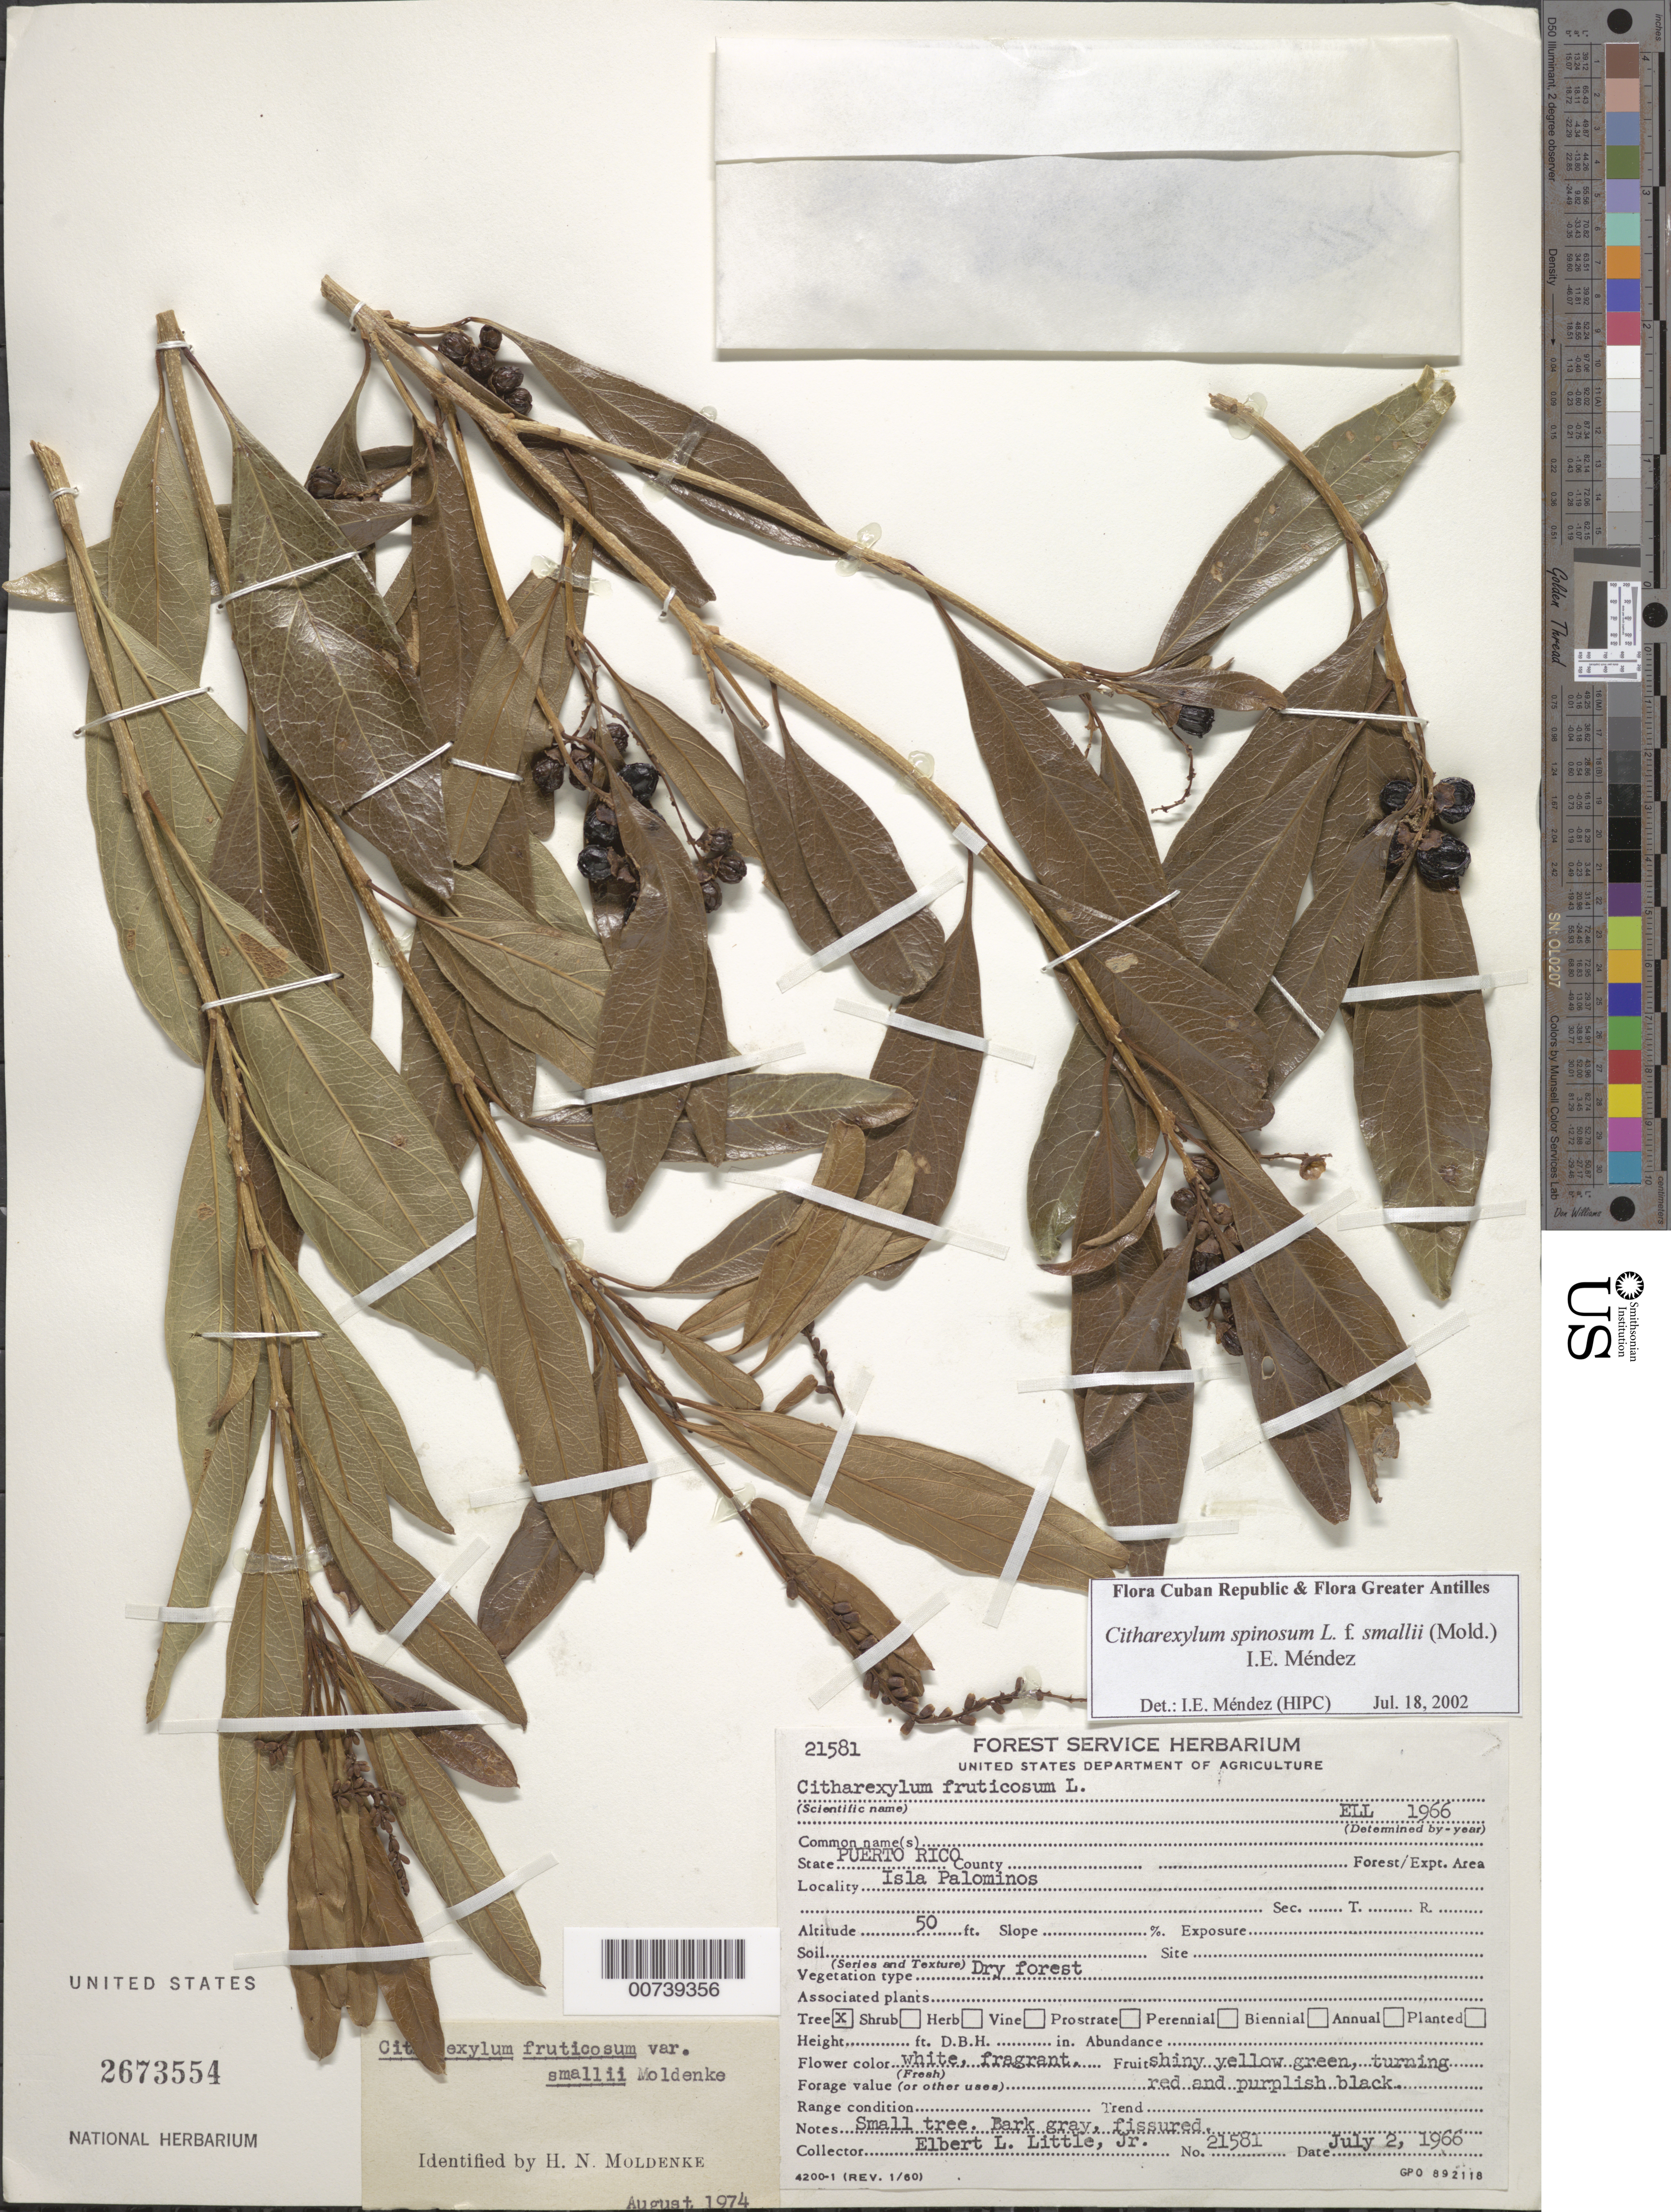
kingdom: Plantae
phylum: Tracheophyta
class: Magnoliopsida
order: Lamiales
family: Verbenaceae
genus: Citharexylum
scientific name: Citharexylum spinosum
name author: L.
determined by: Méndez, Isidro E., (HIPC)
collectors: E. L. Little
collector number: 21581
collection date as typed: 02 Jul 1966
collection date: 1966-07-02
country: Puerto Rico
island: Palominos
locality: Isla Palominos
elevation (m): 15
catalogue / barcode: US 2673554